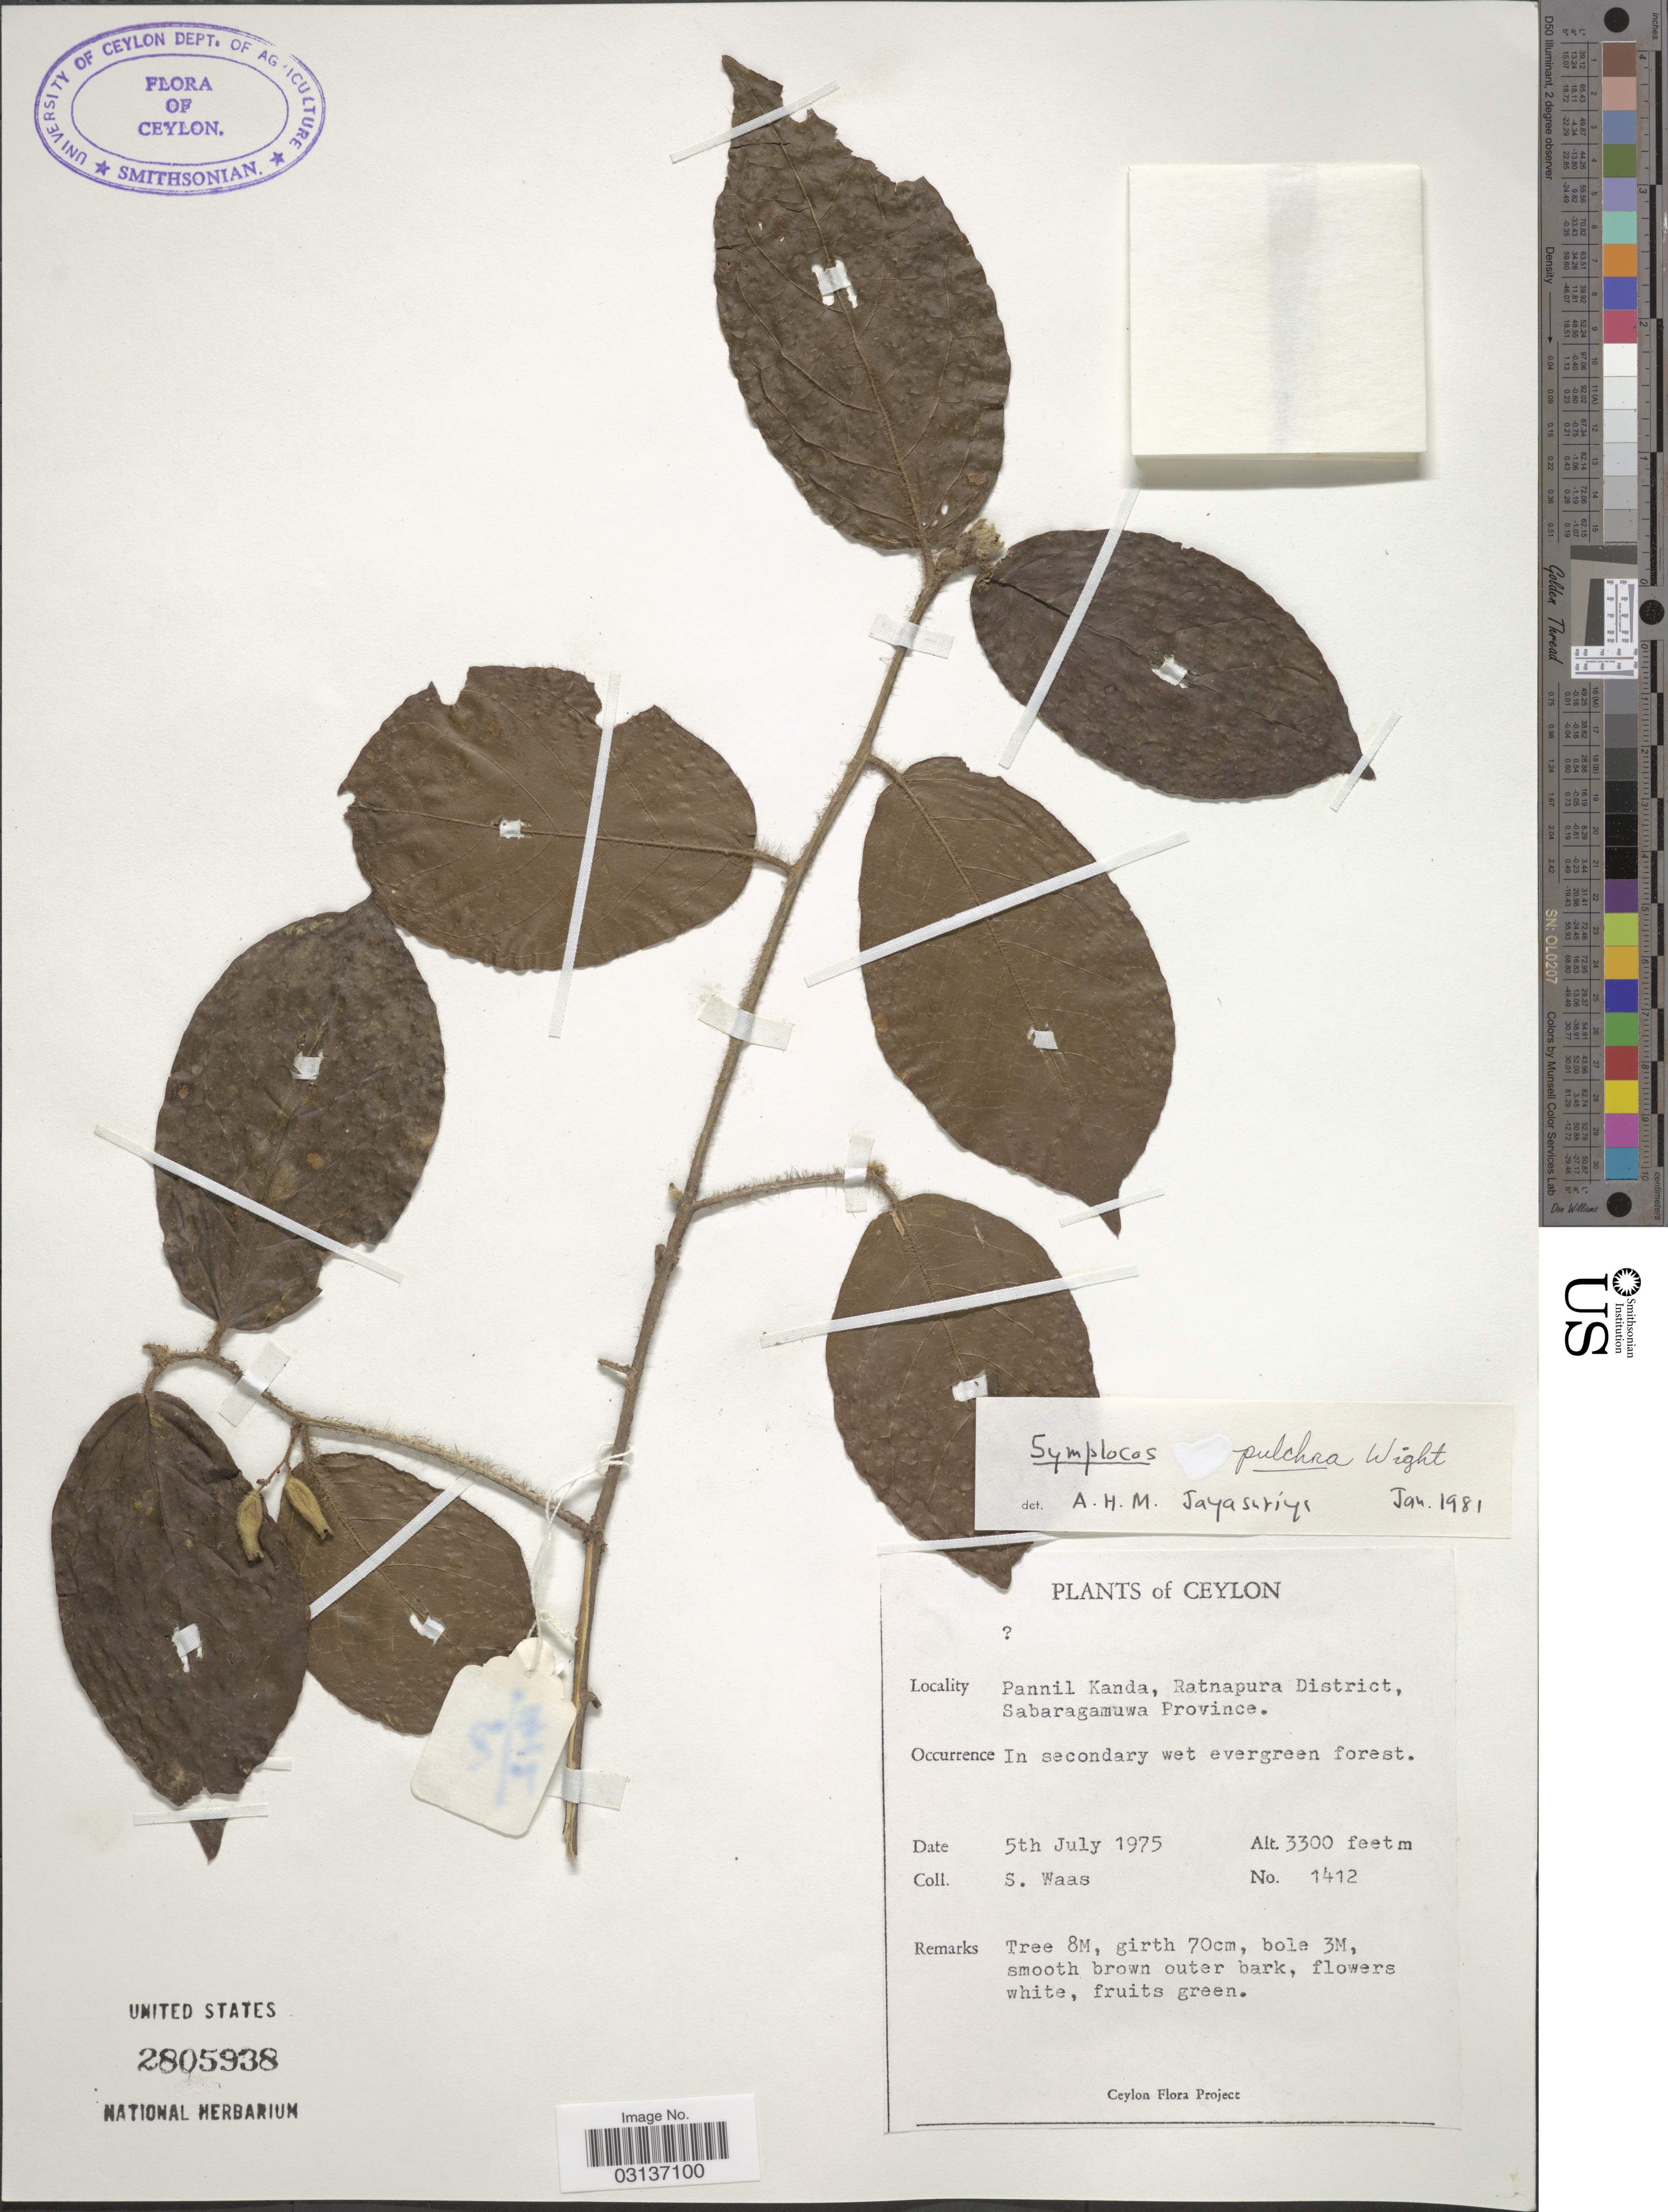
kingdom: Plantae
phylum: Tracheophyta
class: Magnoliopsida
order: Ericales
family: Symplocaceae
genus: Symplocos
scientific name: Symplocos pulchra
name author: Wight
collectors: S. Waas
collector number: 1412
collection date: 1975-07-05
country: Sri Lanka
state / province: Sabaragamuwa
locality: Ceylon. Pannil Kanda, Ratnapura District.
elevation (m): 1006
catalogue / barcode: US 2805938